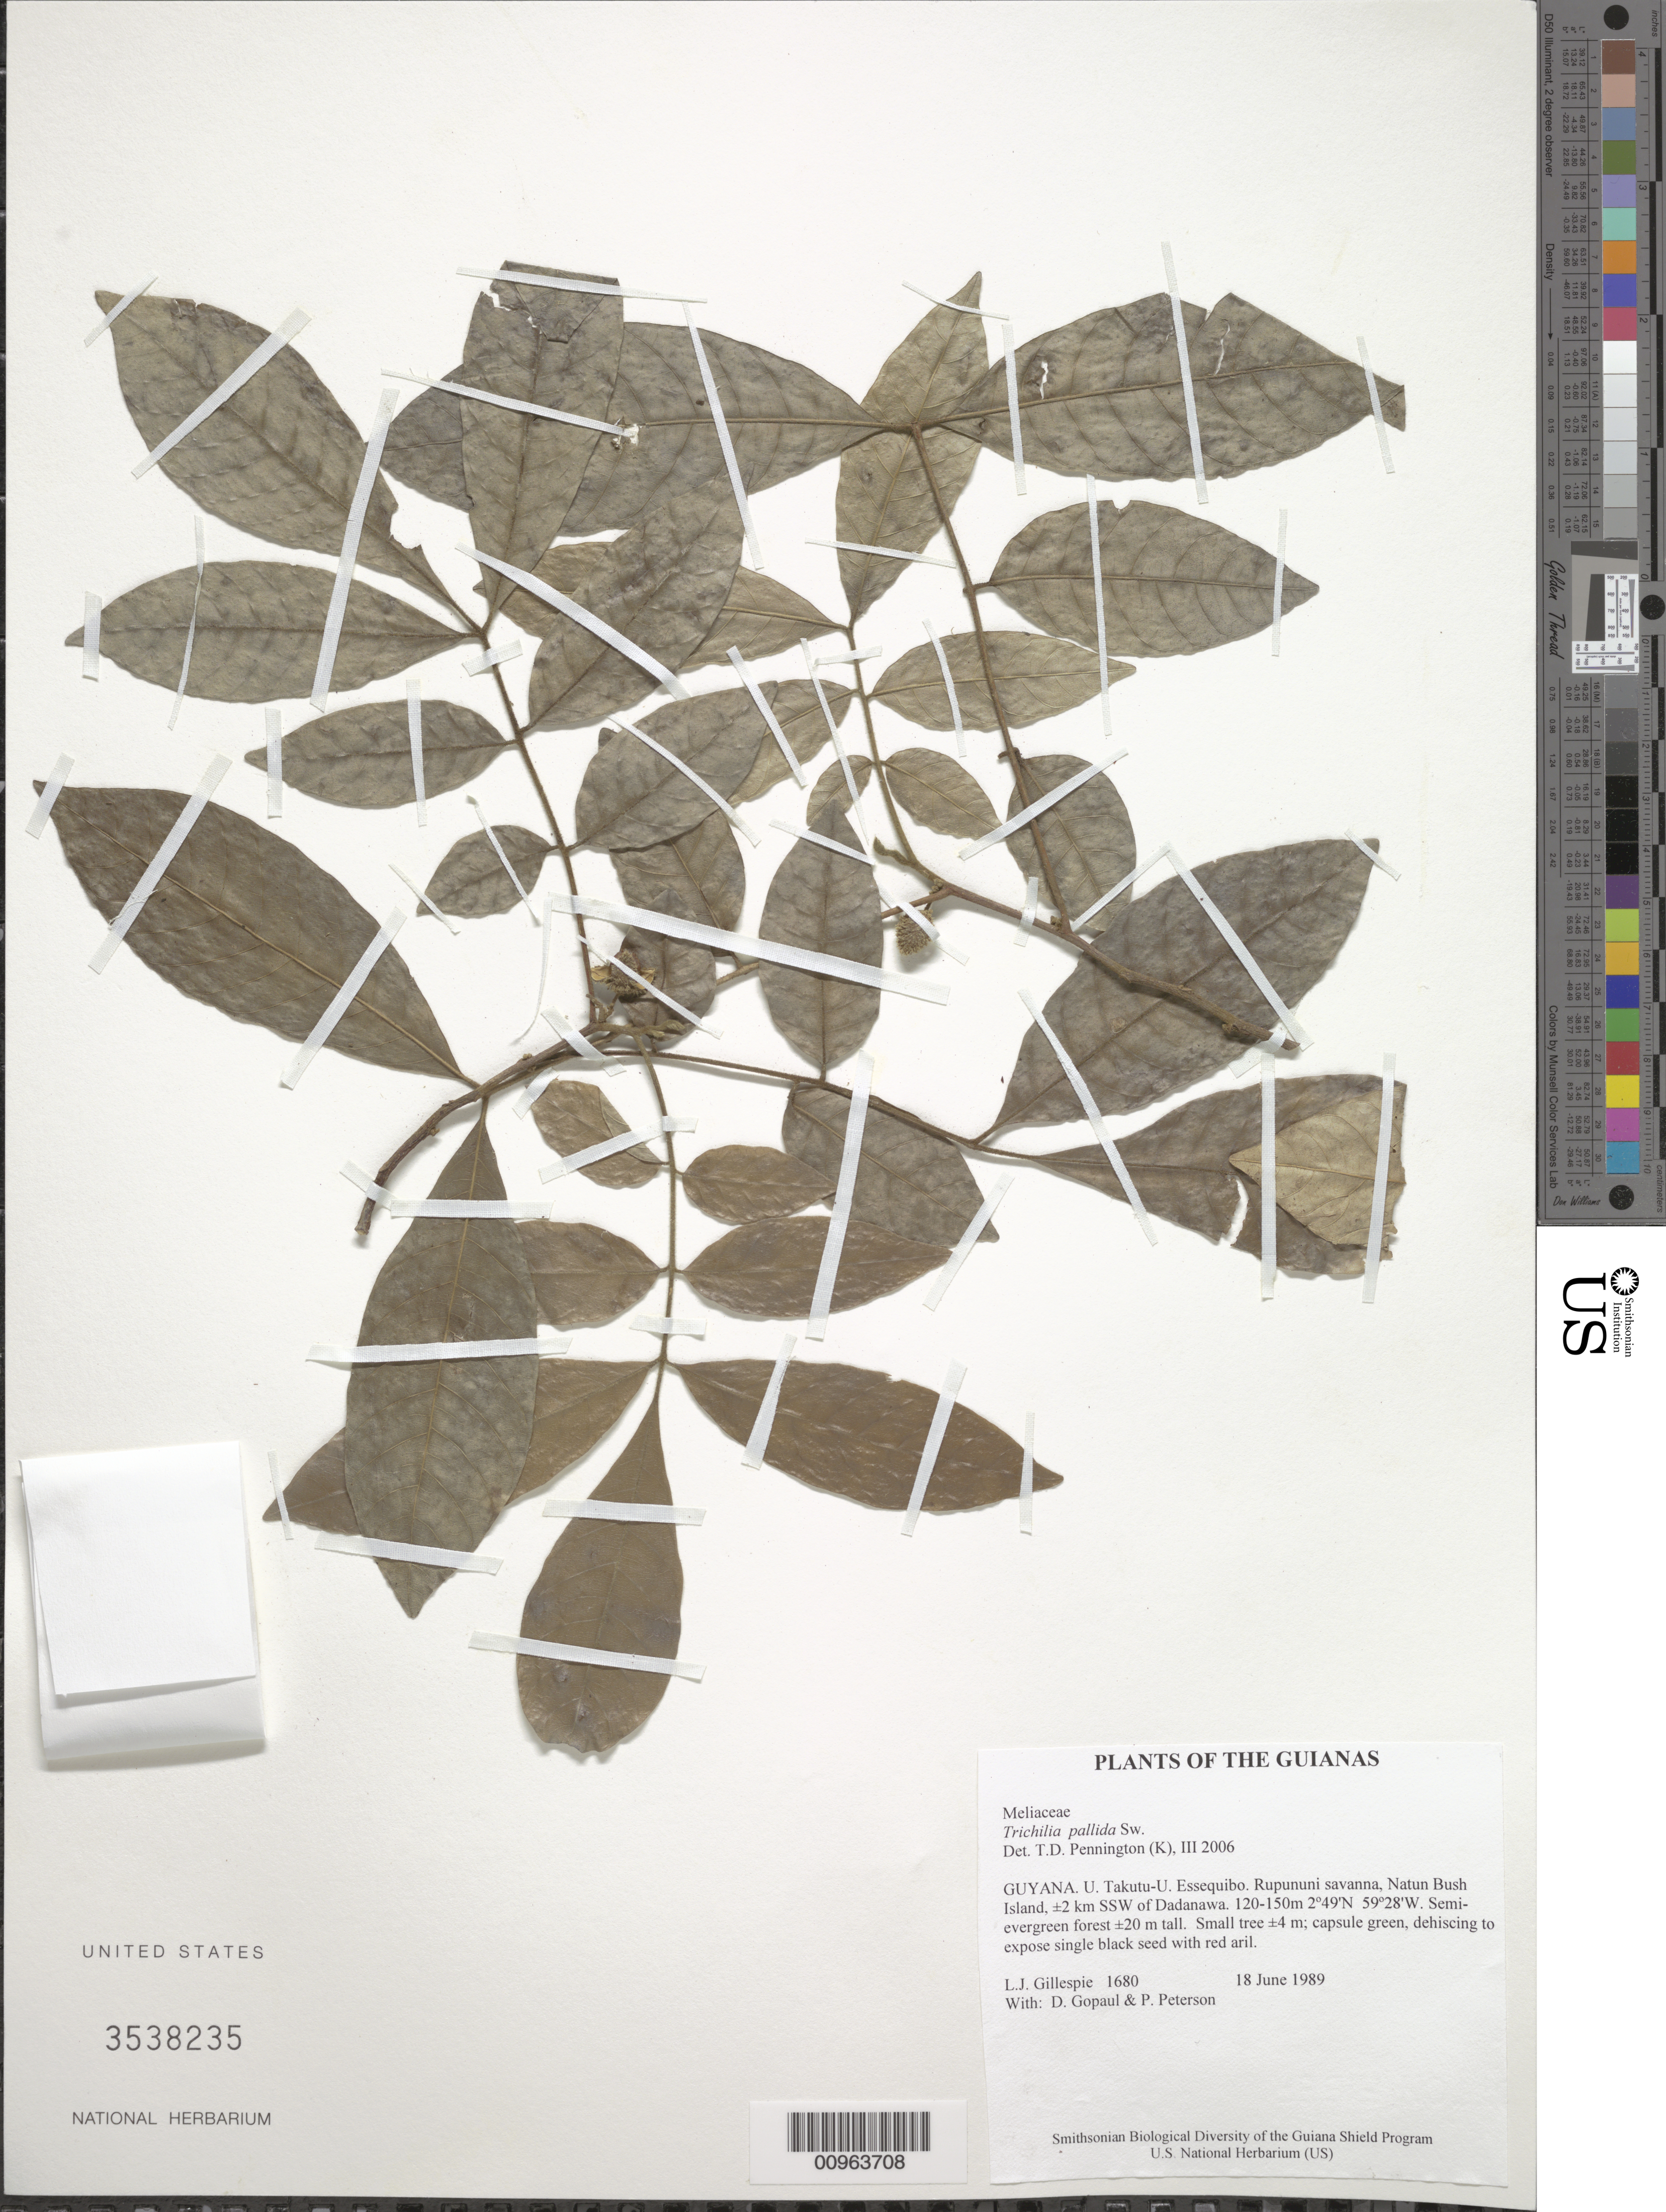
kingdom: Plantae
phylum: Tracheophyta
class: Magnoliopsida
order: Sapindales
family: Meliaceae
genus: Trichilia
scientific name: Trichilia pallida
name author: Sw.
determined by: Pennington, T. D., (K)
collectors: L. J. Gillespie, D. Gopaul & P. M. Peterson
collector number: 1680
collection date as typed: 18 June 1989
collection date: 1989-06-18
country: Guyana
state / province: U. Takutu-U. Essequibo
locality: Rupununi savanna, Natun Bush Island, ±2 km SSW of Dadanawa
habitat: Semi-evergreen forest ±20 m tall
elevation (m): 120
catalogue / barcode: US 3538235